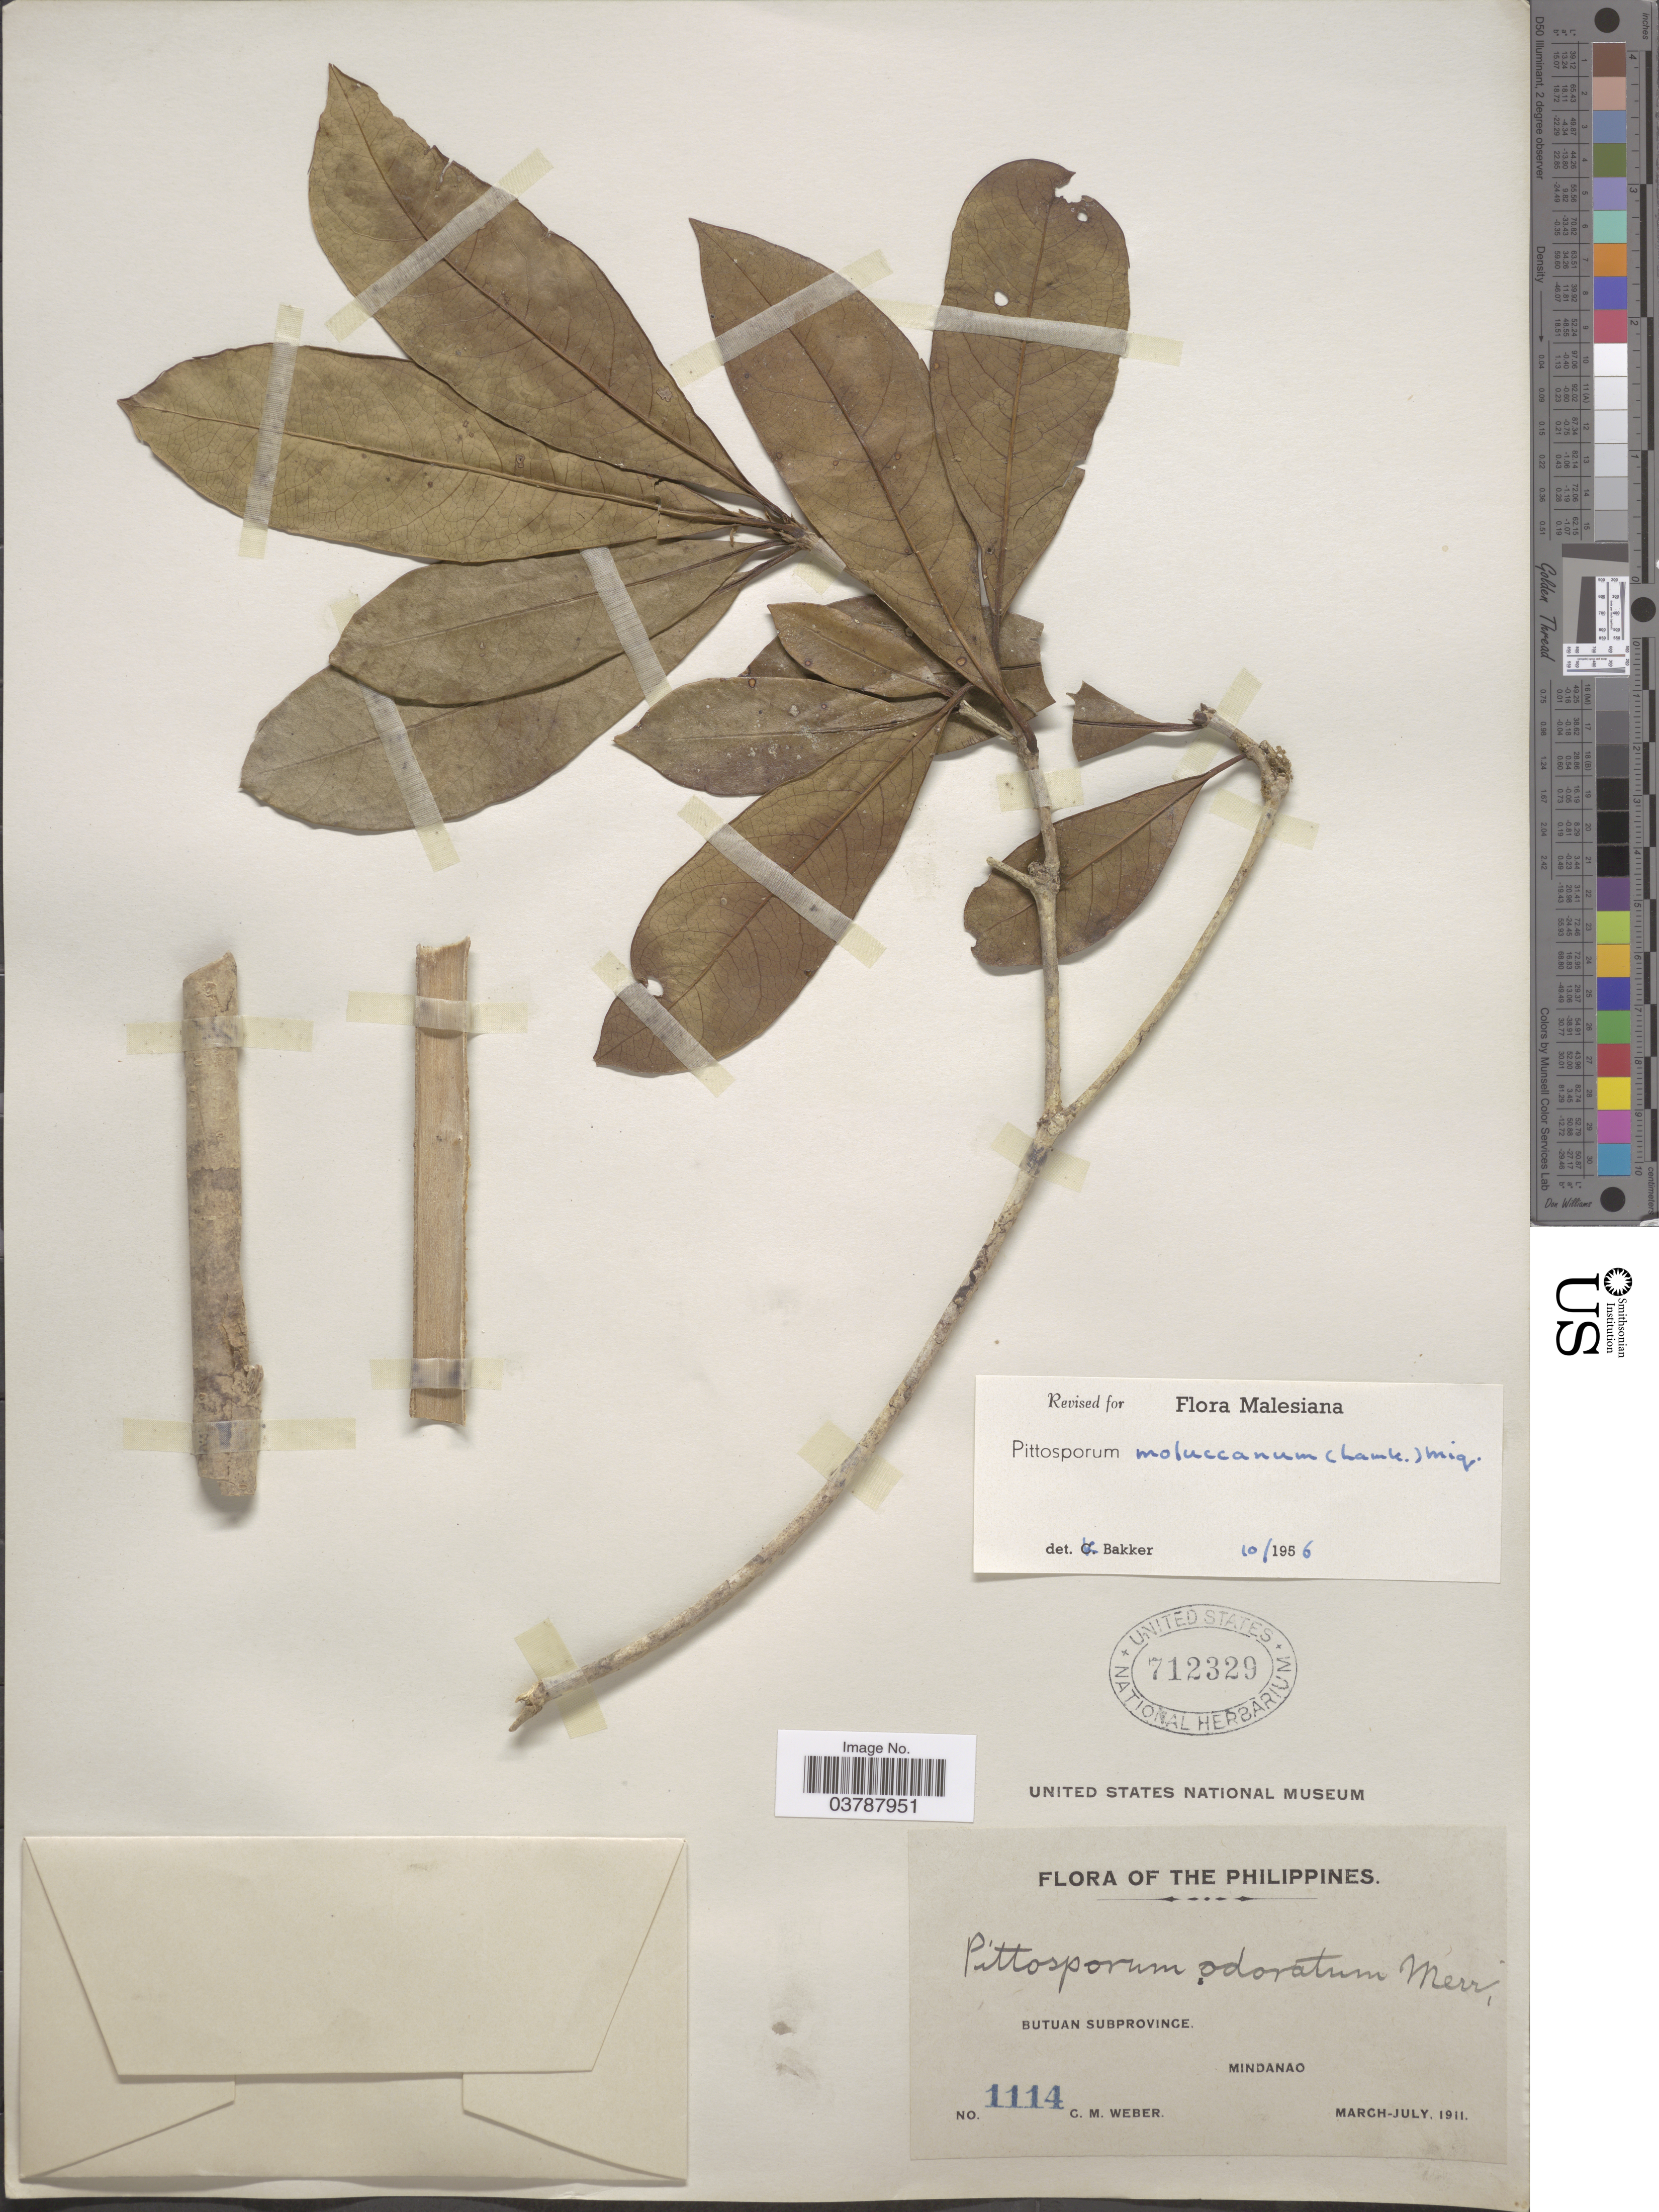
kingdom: Plantae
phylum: Tracheophyta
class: Magnoliopsida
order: Apiales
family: Pittosporaceae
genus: Pittosporum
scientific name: Pittosporum moluccanum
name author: (Lam.) Miq.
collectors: C. M. Weber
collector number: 1114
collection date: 1911-03/1911-07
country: Philippines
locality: Butuan Subprovince, Mindanao.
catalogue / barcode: US 712329